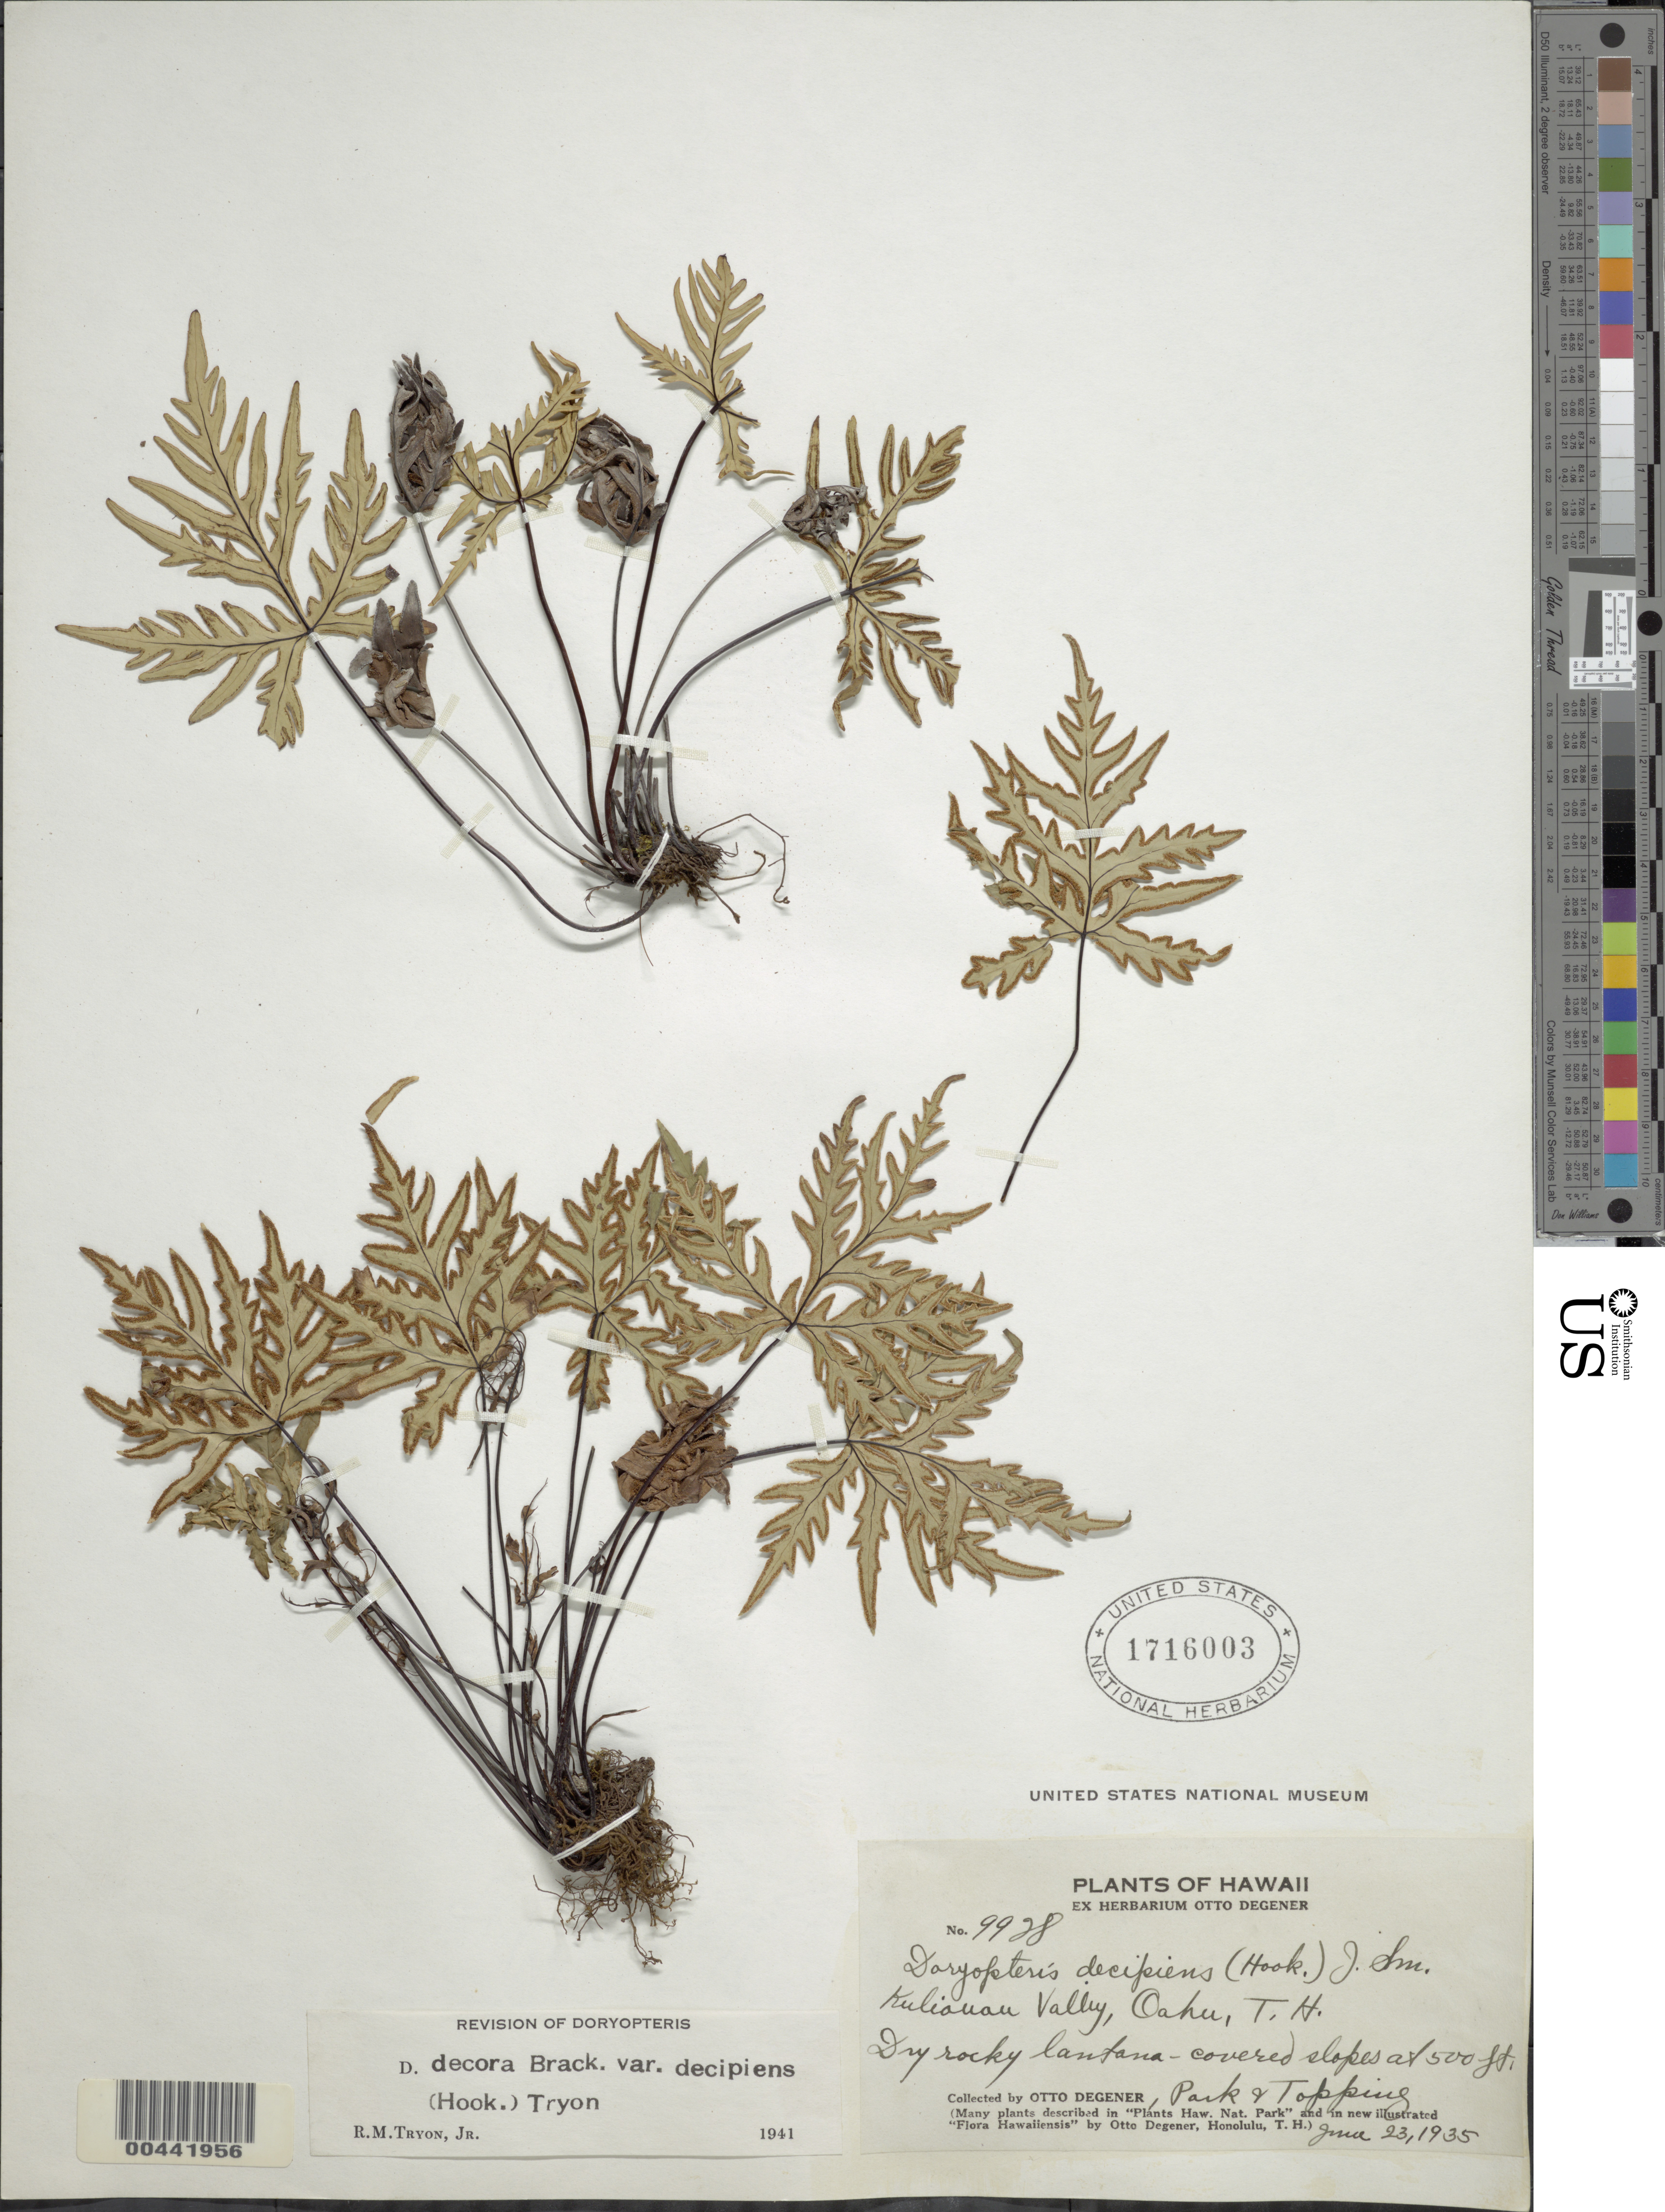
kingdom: Plantae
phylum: Tracheophyta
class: Polypodiopsida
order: Polypodiales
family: Pteridaceae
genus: Doryopteris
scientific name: Doryopteris decipiens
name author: (Hook.) J. Sm.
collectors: O. Degener, Park & D. L. Topping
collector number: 9928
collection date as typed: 23 Jun 1935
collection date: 1935-06-23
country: United States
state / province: Hawaii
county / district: Honolulu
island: Oahu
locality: Kuliouau Valley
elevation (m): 152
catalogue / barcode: US 1716003